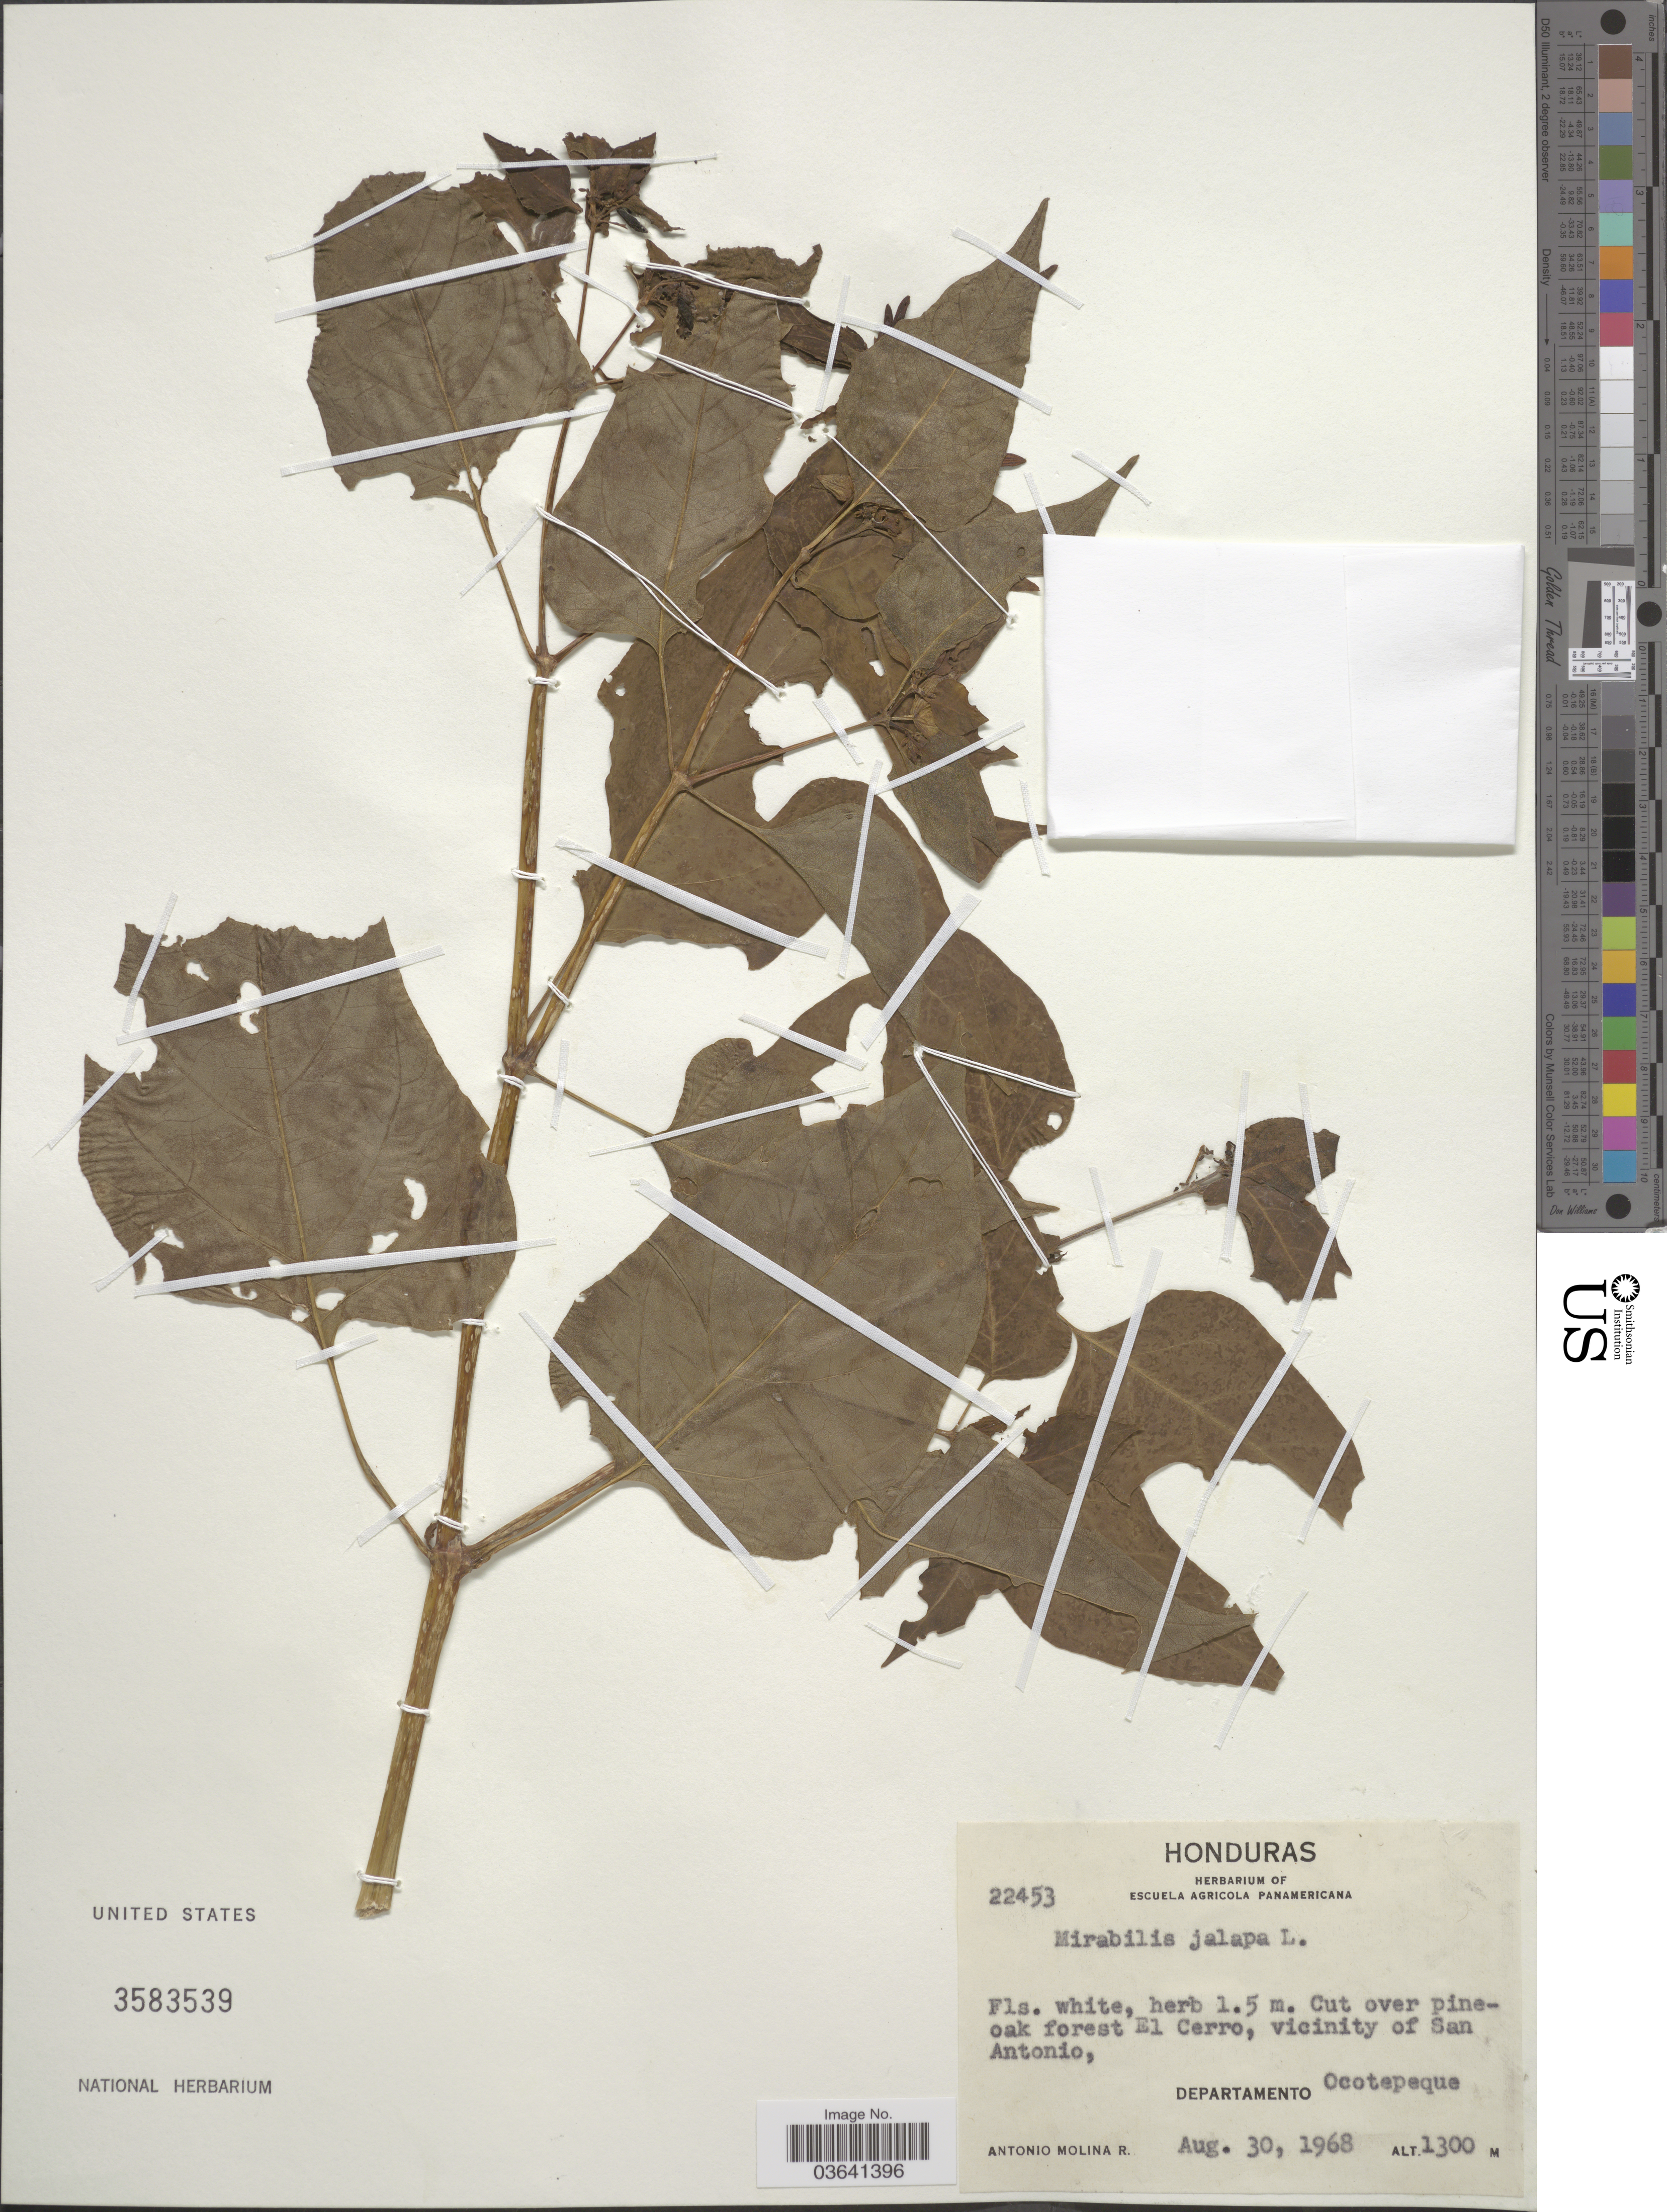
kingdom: Plantae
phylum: Tracheophyta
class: Magnoliopsida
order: Caryophyllales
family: Nyctaginaceae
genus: Mirabilis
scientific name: Mirabilis jalapa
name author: L.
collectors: A. Molina R.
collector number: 22453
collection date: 1968-08-30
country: Honduras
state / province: Ocotepeque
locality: El Cerro, vicinity of San Antonio, Departamento Ocotepeque.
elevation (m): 1300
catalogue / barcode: US 3583539